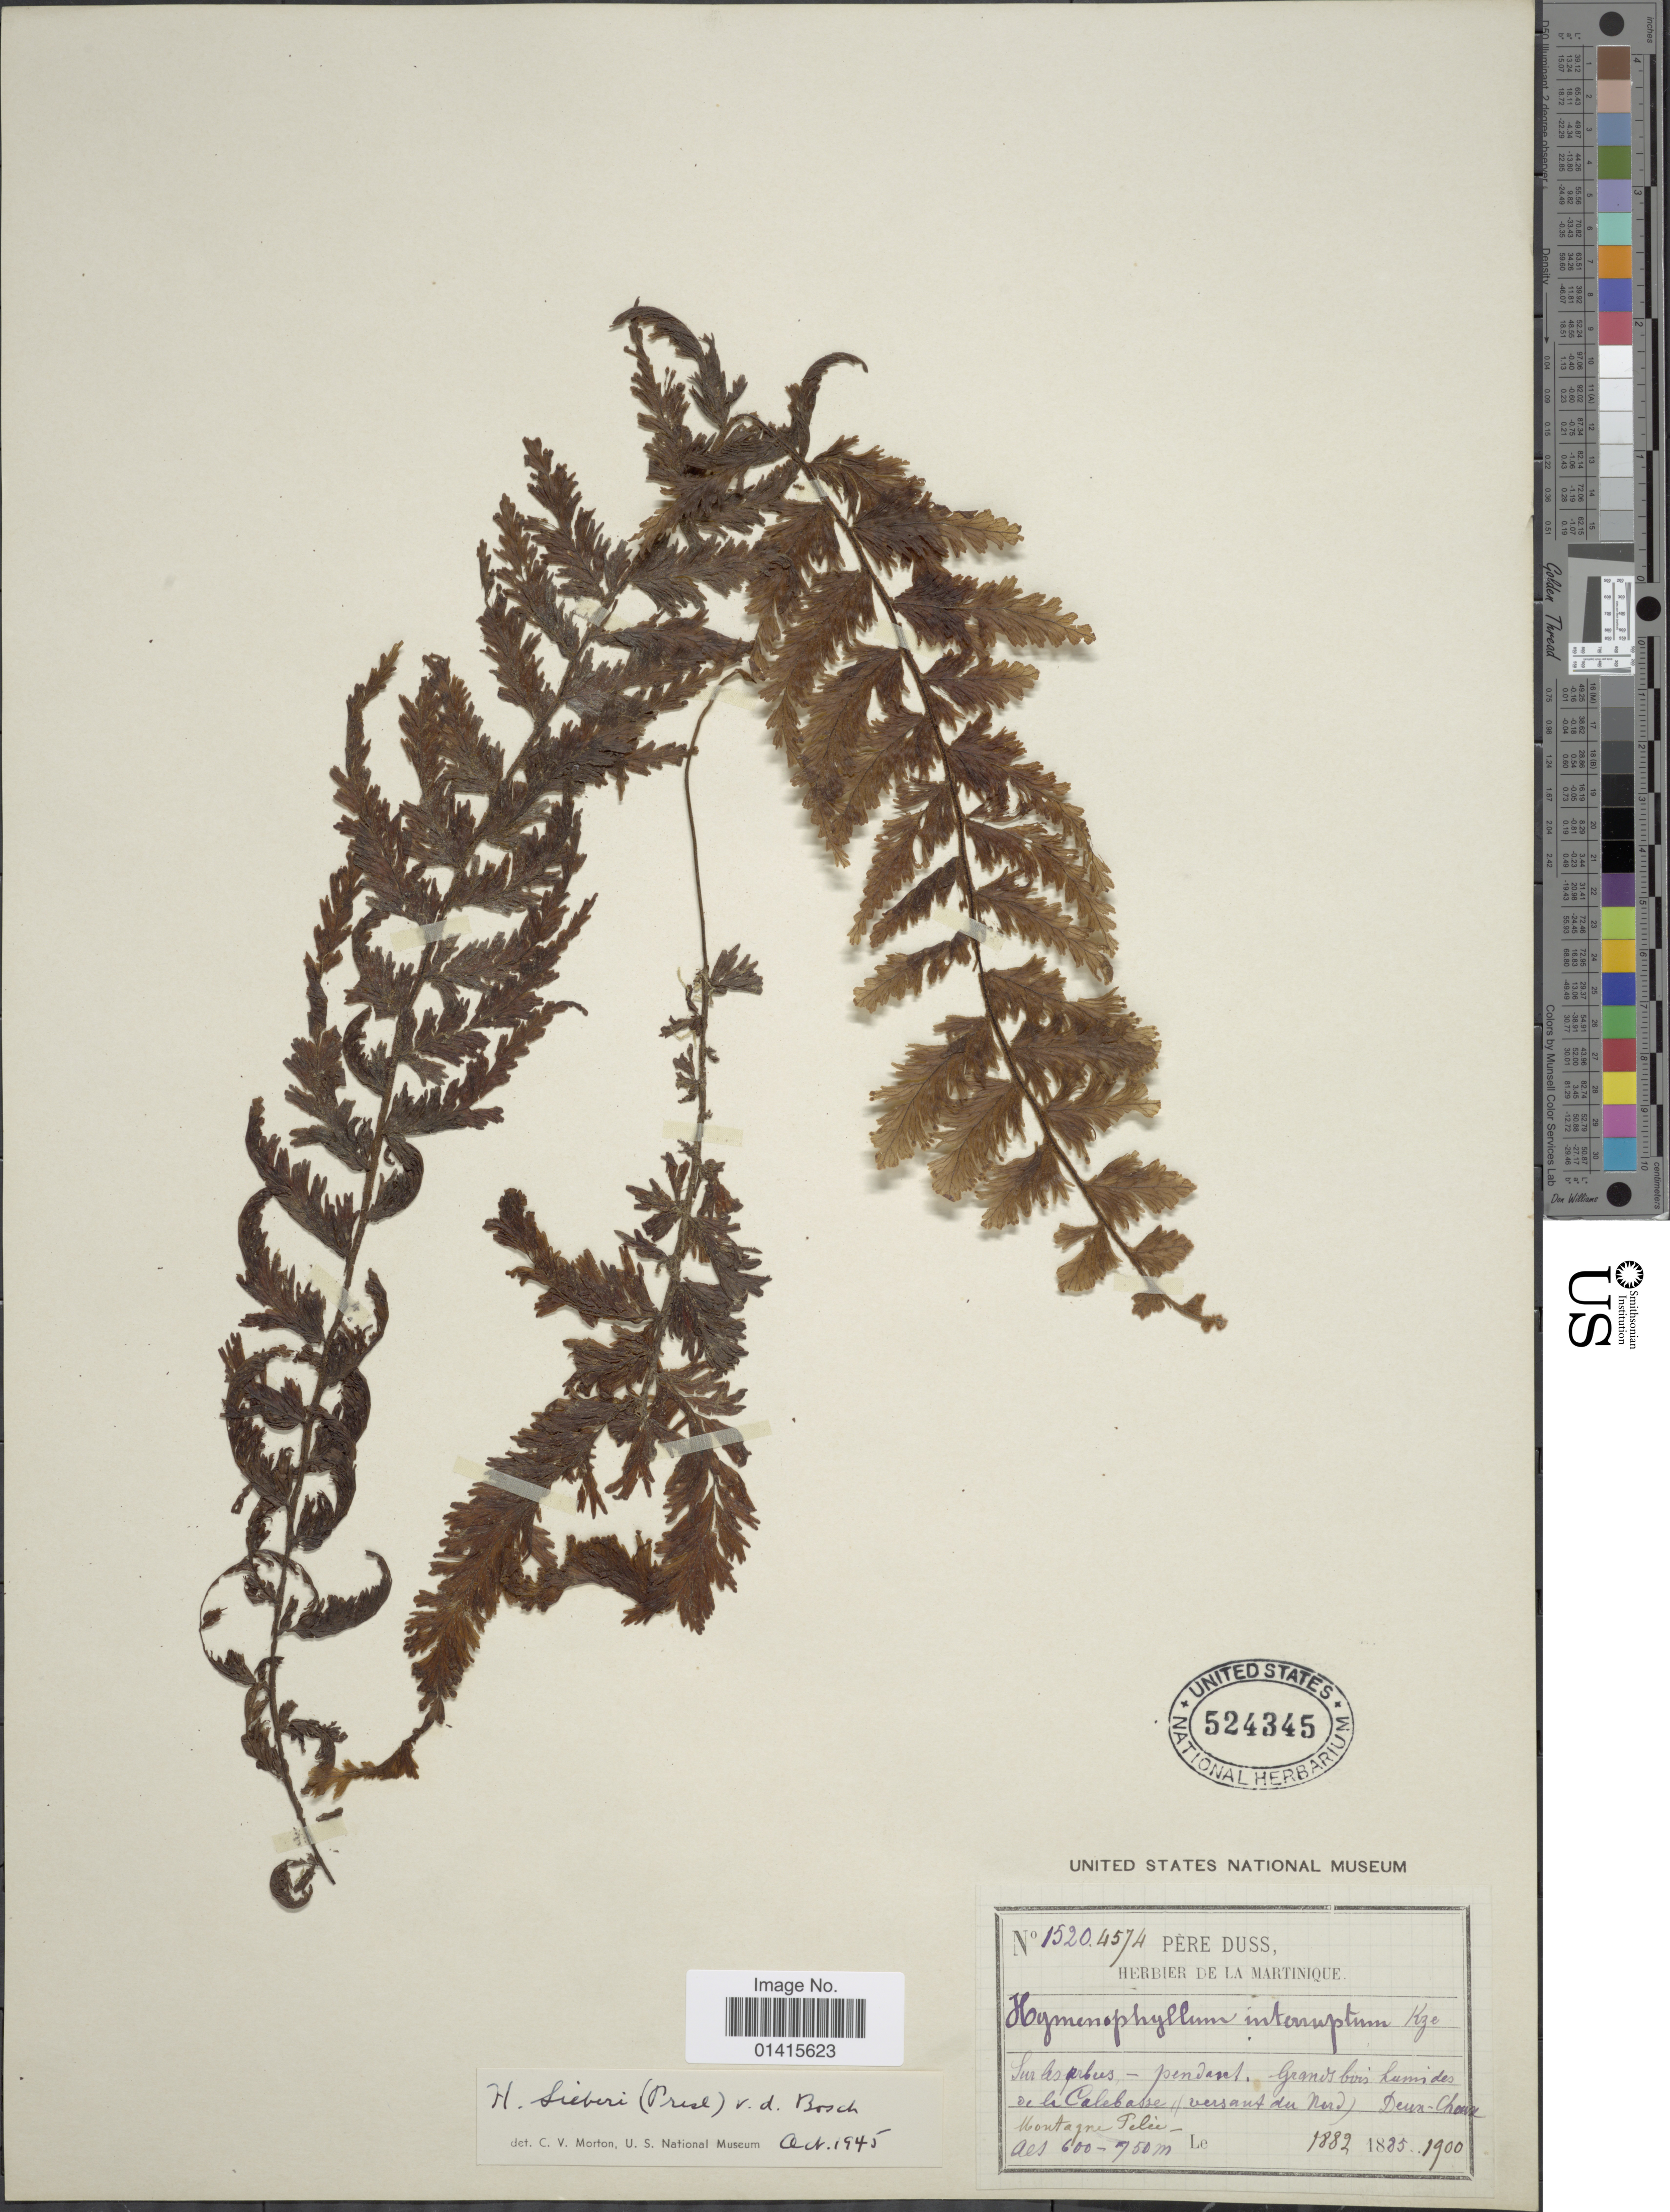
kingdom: Plantae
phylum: Tracheophyta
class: Polypodiopsida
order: Hymenophyllales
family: Hymenophyllaceae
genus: Hymenophyllum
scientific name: Hymenophyllum sieberi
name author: (C. Presl) Bosch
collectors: Père Duss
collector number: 1520/4574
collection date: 1882/1900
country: Martinique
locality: Grands bois humides de la Calebasse (versant du Nord), Deux Choux, Montagne Pelée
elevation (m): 600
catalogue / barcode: US 524345